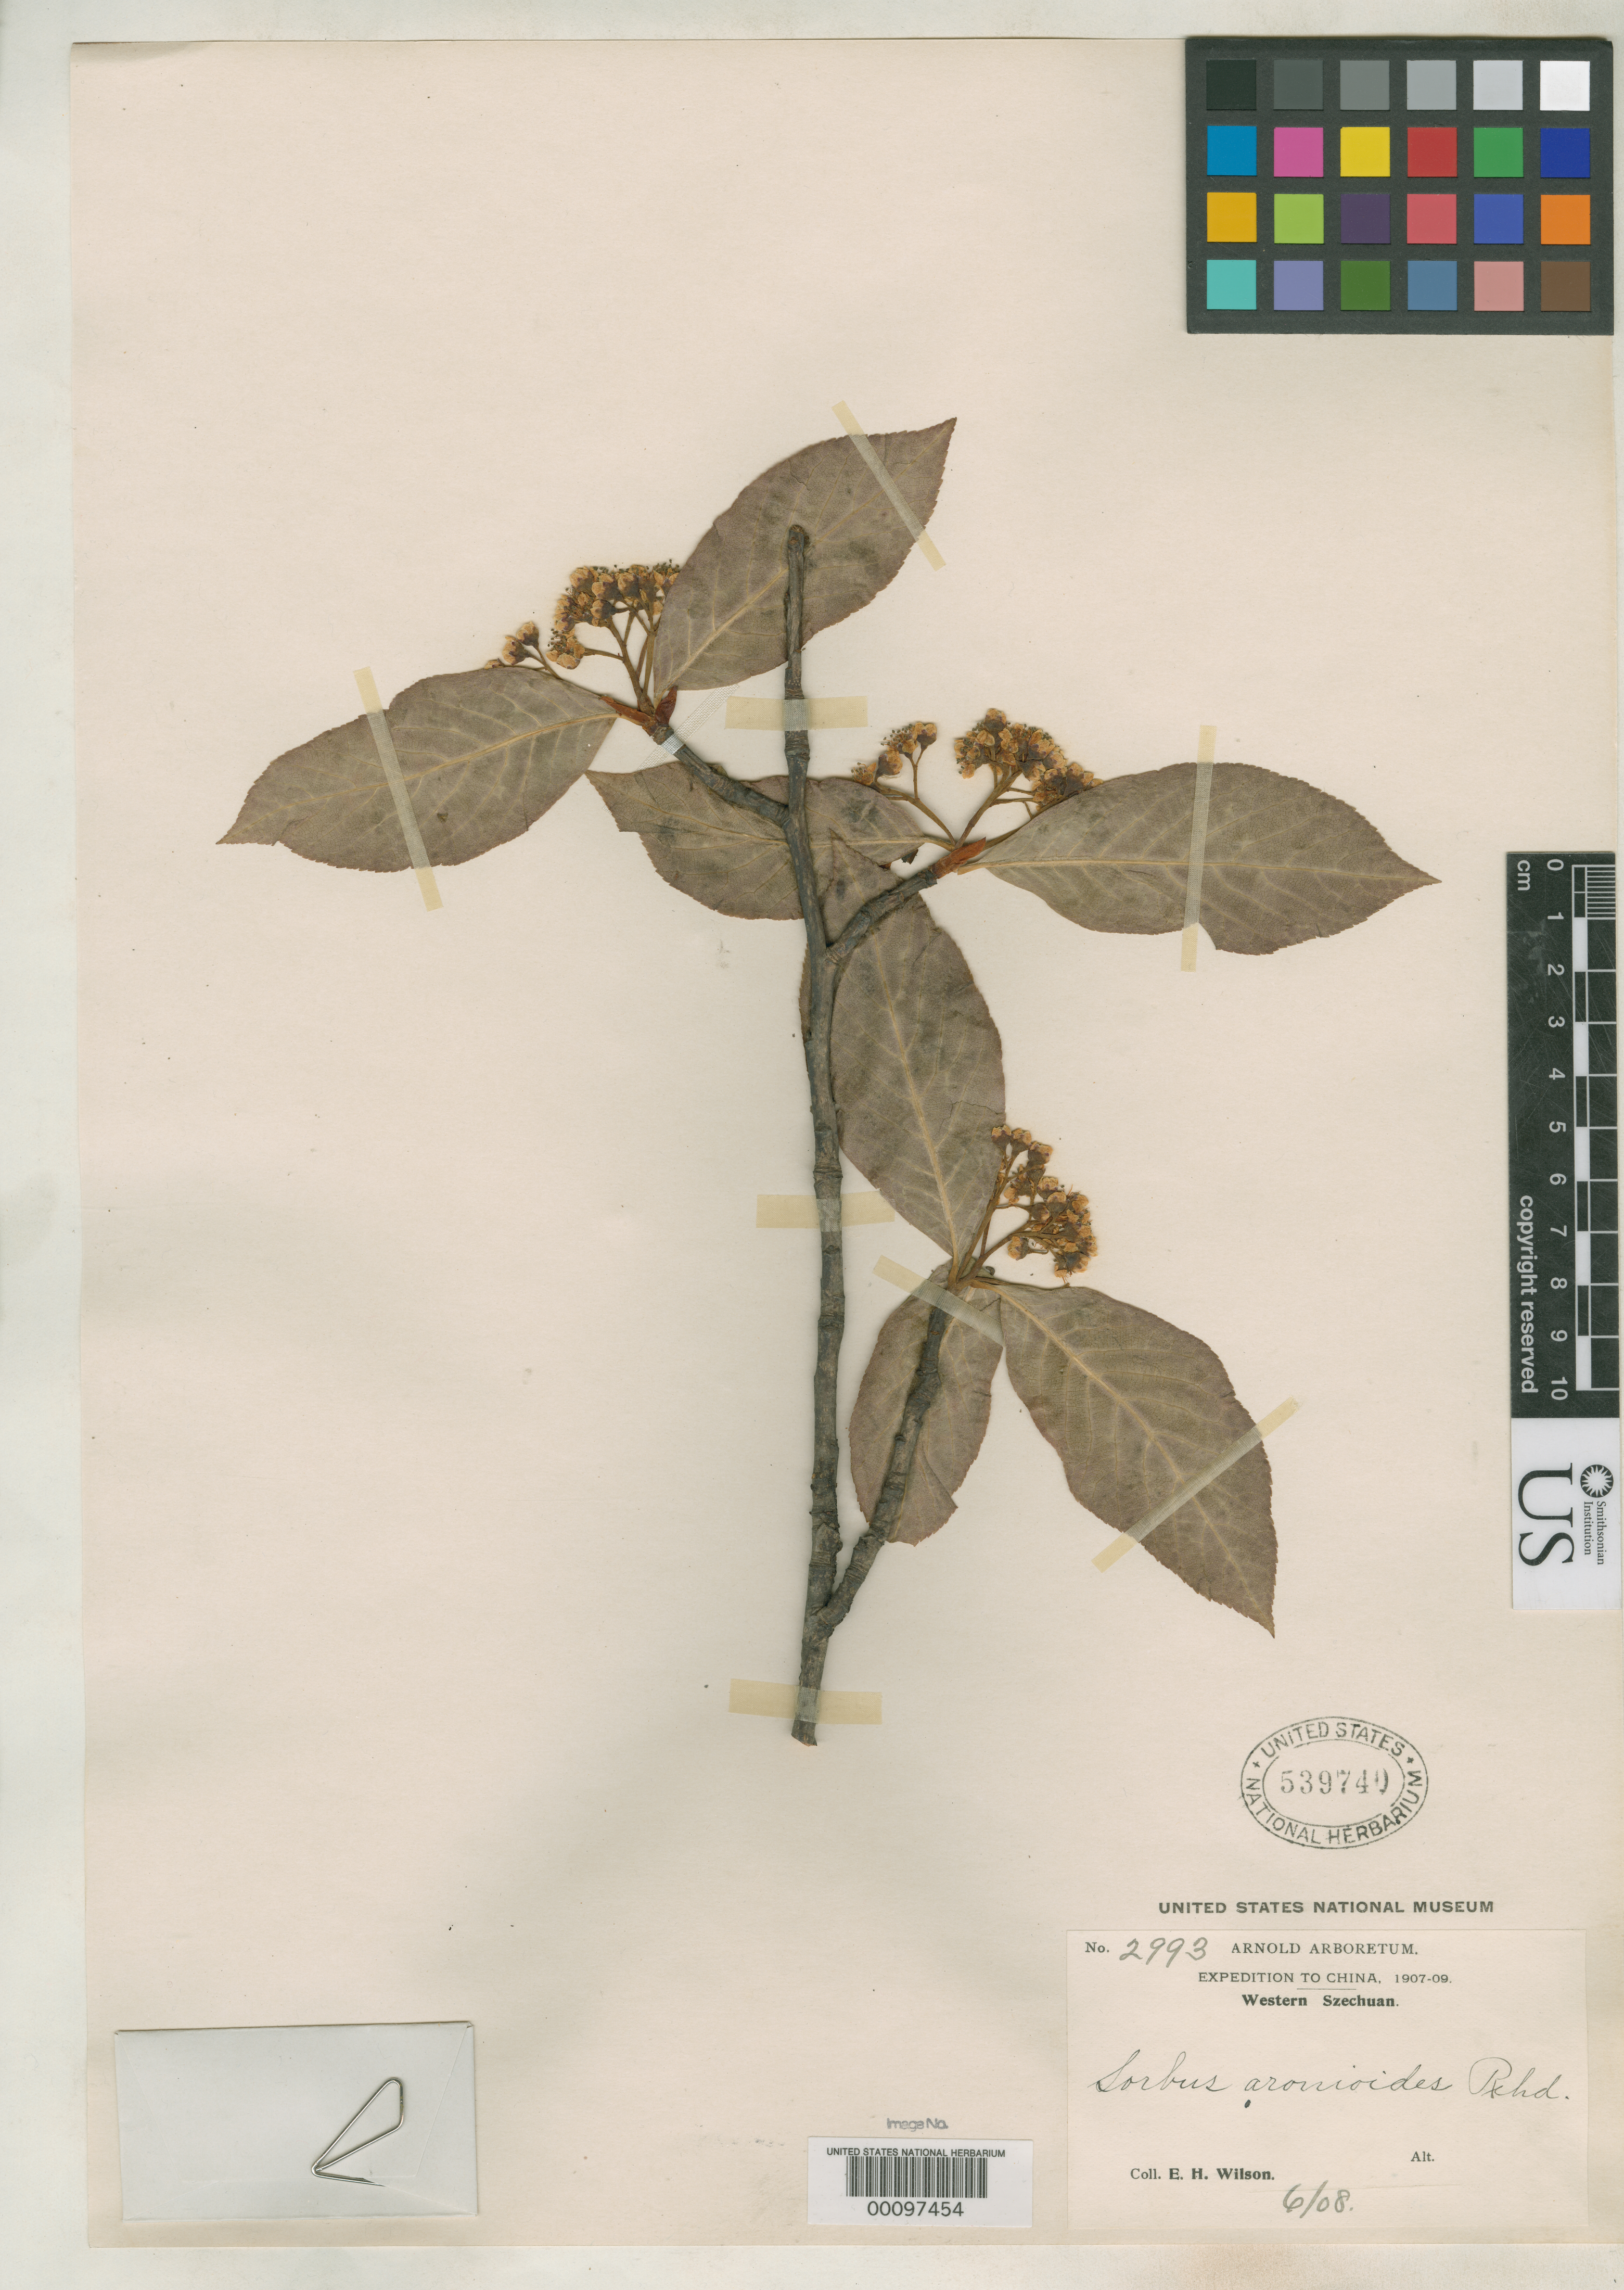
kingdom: Plantae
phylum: Tracheophyta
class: Magnoliopsida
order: Rosales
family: Rosaceae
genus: Sorbus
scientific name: Sorbus aronioides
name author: Rehder in Sarg.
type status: Isotype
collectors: E. H. Wilson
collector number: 2993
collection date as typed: Jun 1908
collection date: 1908-06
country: China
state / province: Sichuan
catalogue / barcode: US 539740